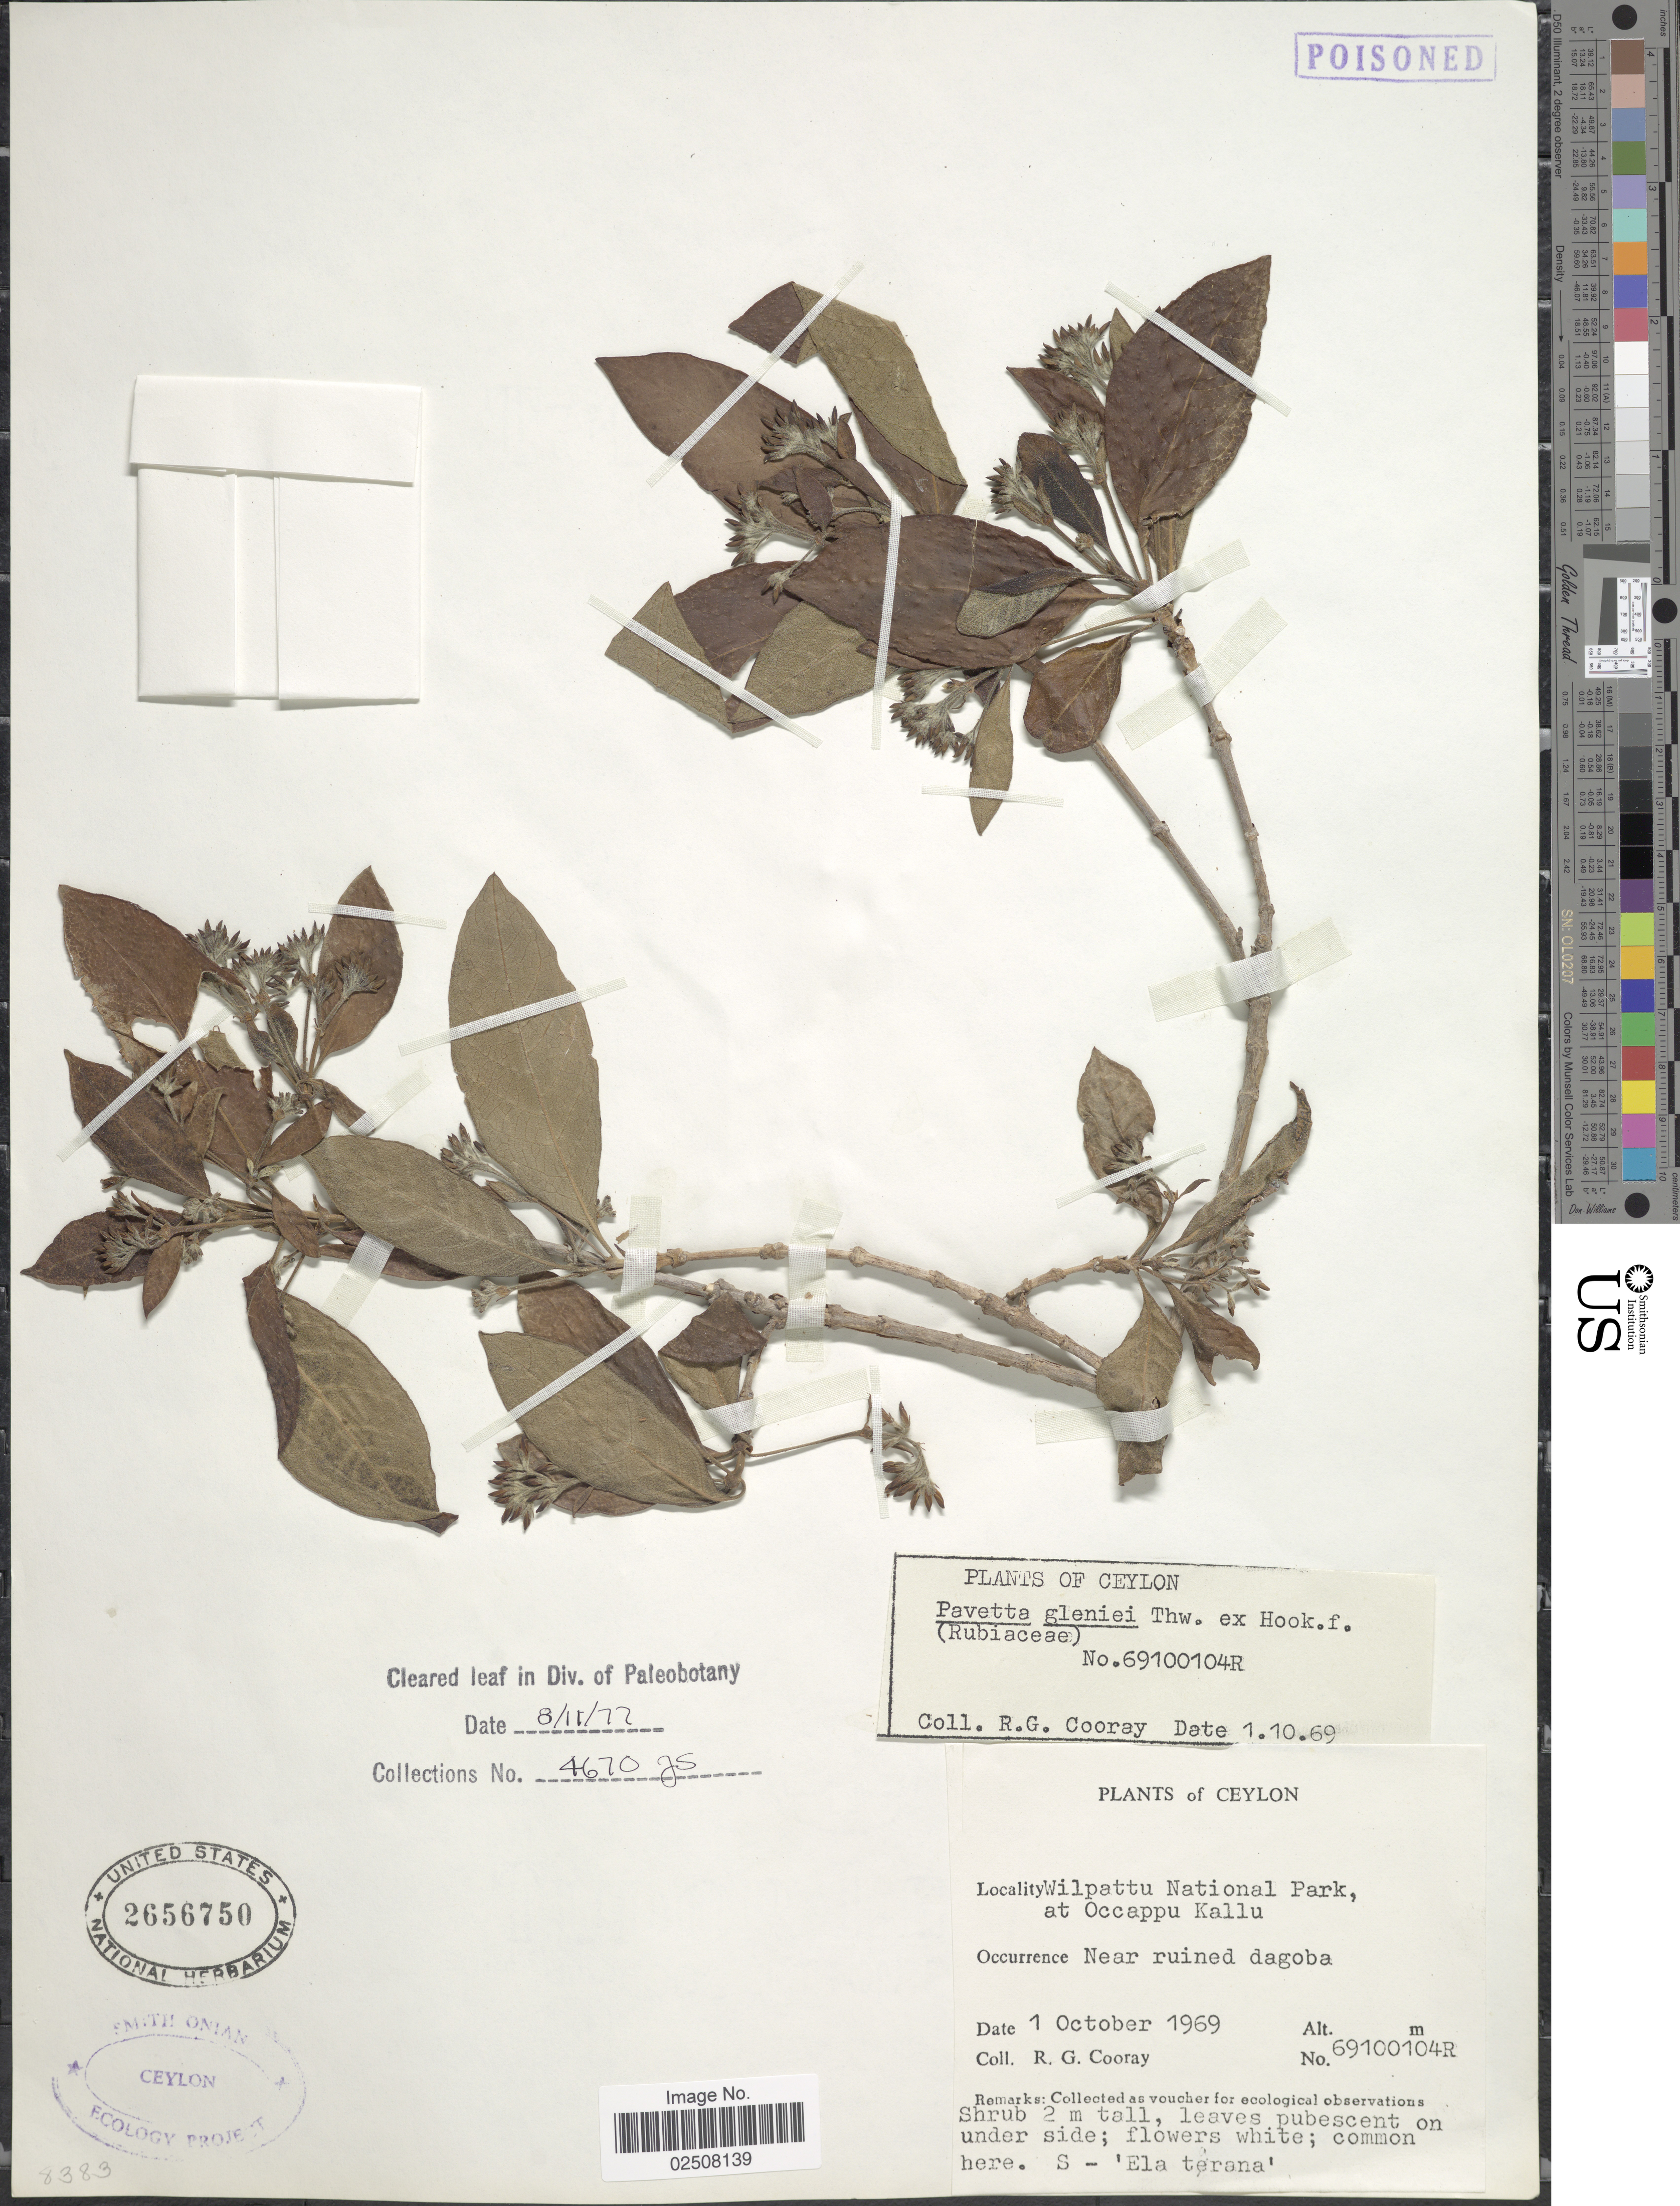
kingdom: Plantae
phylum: Tracheophyta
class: Magnoliopsida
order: Gentianales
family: Rubiaceae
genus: Pavetta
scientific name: Pavetta gleniei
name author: Thwaites ex Hook. f.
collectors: R. Cooray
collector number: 69100104R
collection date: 1969-10-01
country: Sri Lanka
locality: Ceylon, Wilpattu National Park, at Occappu Kallu, Near ruined dagoba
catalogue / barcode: US 2656750